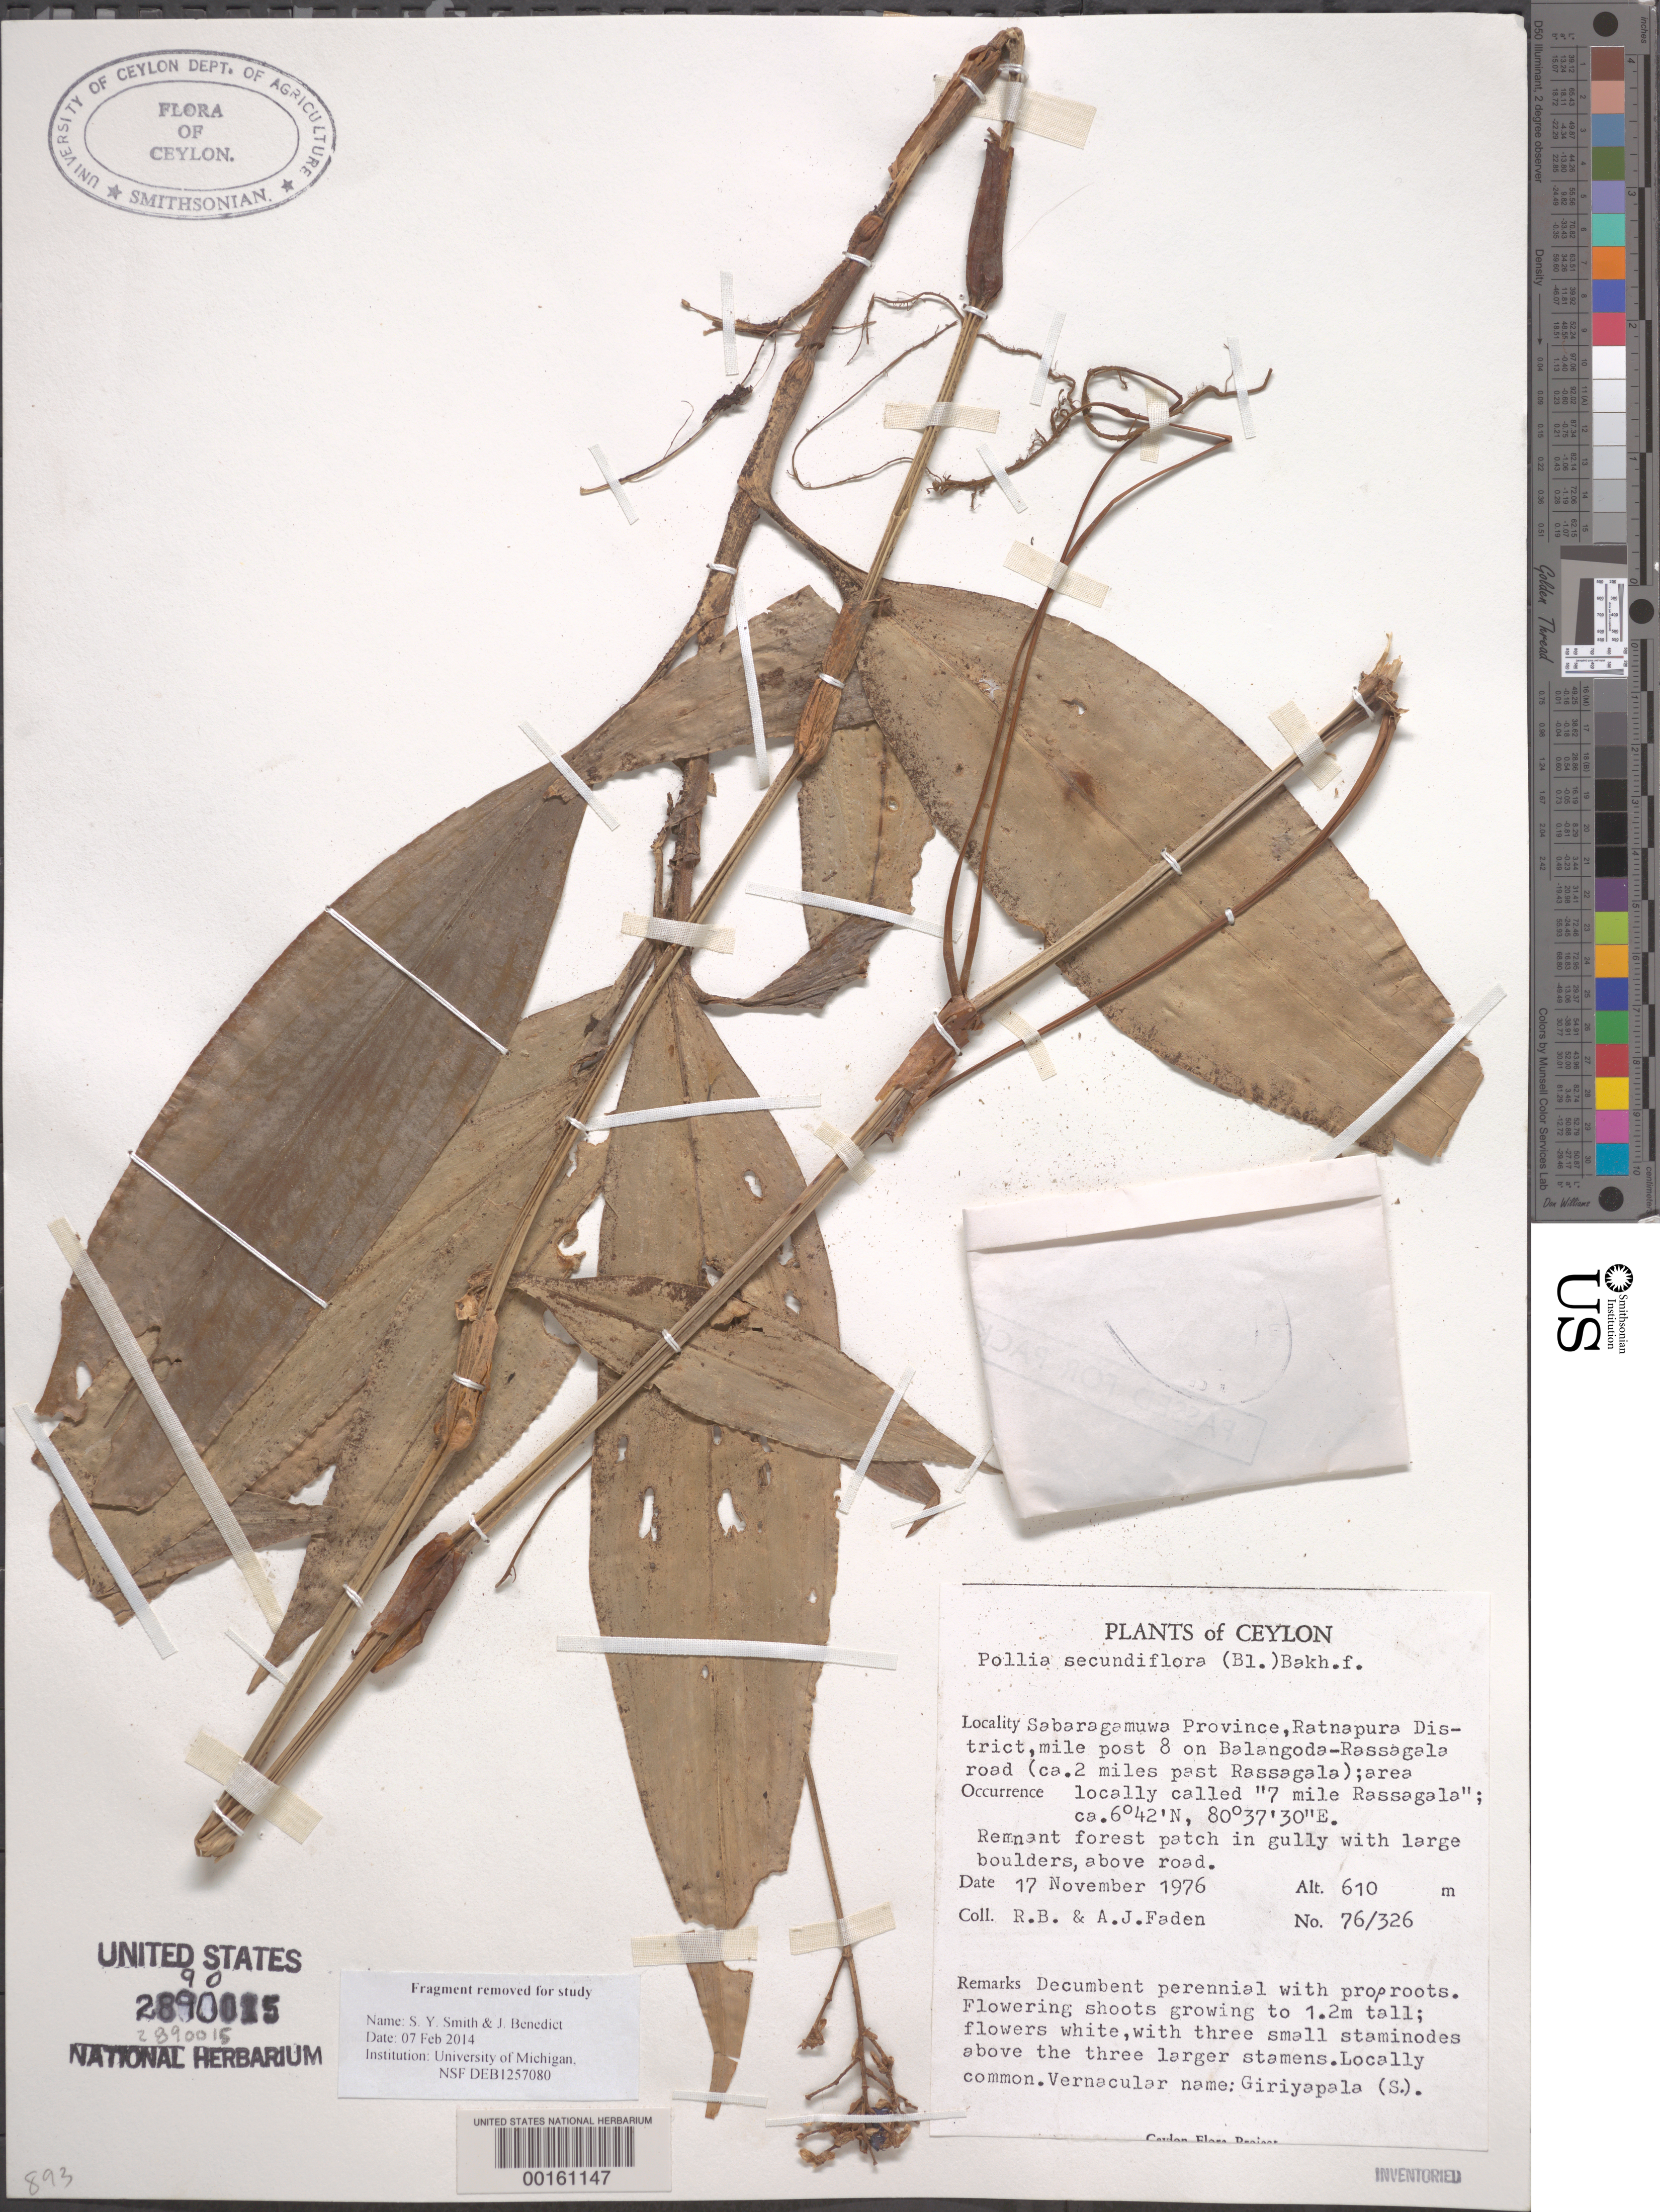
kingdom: Plantae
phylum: Tracheophyta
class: Liliopsida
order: Commelinales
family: Commelinaceae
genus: Pollia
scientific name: Pollia secundiflora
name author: (Blume) Bakh. f.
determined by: Faden, Robert B., (US), Smithsonian Institution - National Museum of Natural History (UNITED STATES)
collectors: R. B. Faden & A. J. Faden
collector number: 76/326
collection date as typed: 17 Nov 1976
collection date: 1976-11-17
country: Sri Lanka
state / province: Sabaragamuwa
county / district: Ratnapura Dist.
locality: Mile post 8 on balangoda-rassagala road (ca. 2 mi past rassagala )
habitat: Remnant forest patch in gully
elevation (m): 610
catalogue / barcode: US 2890015